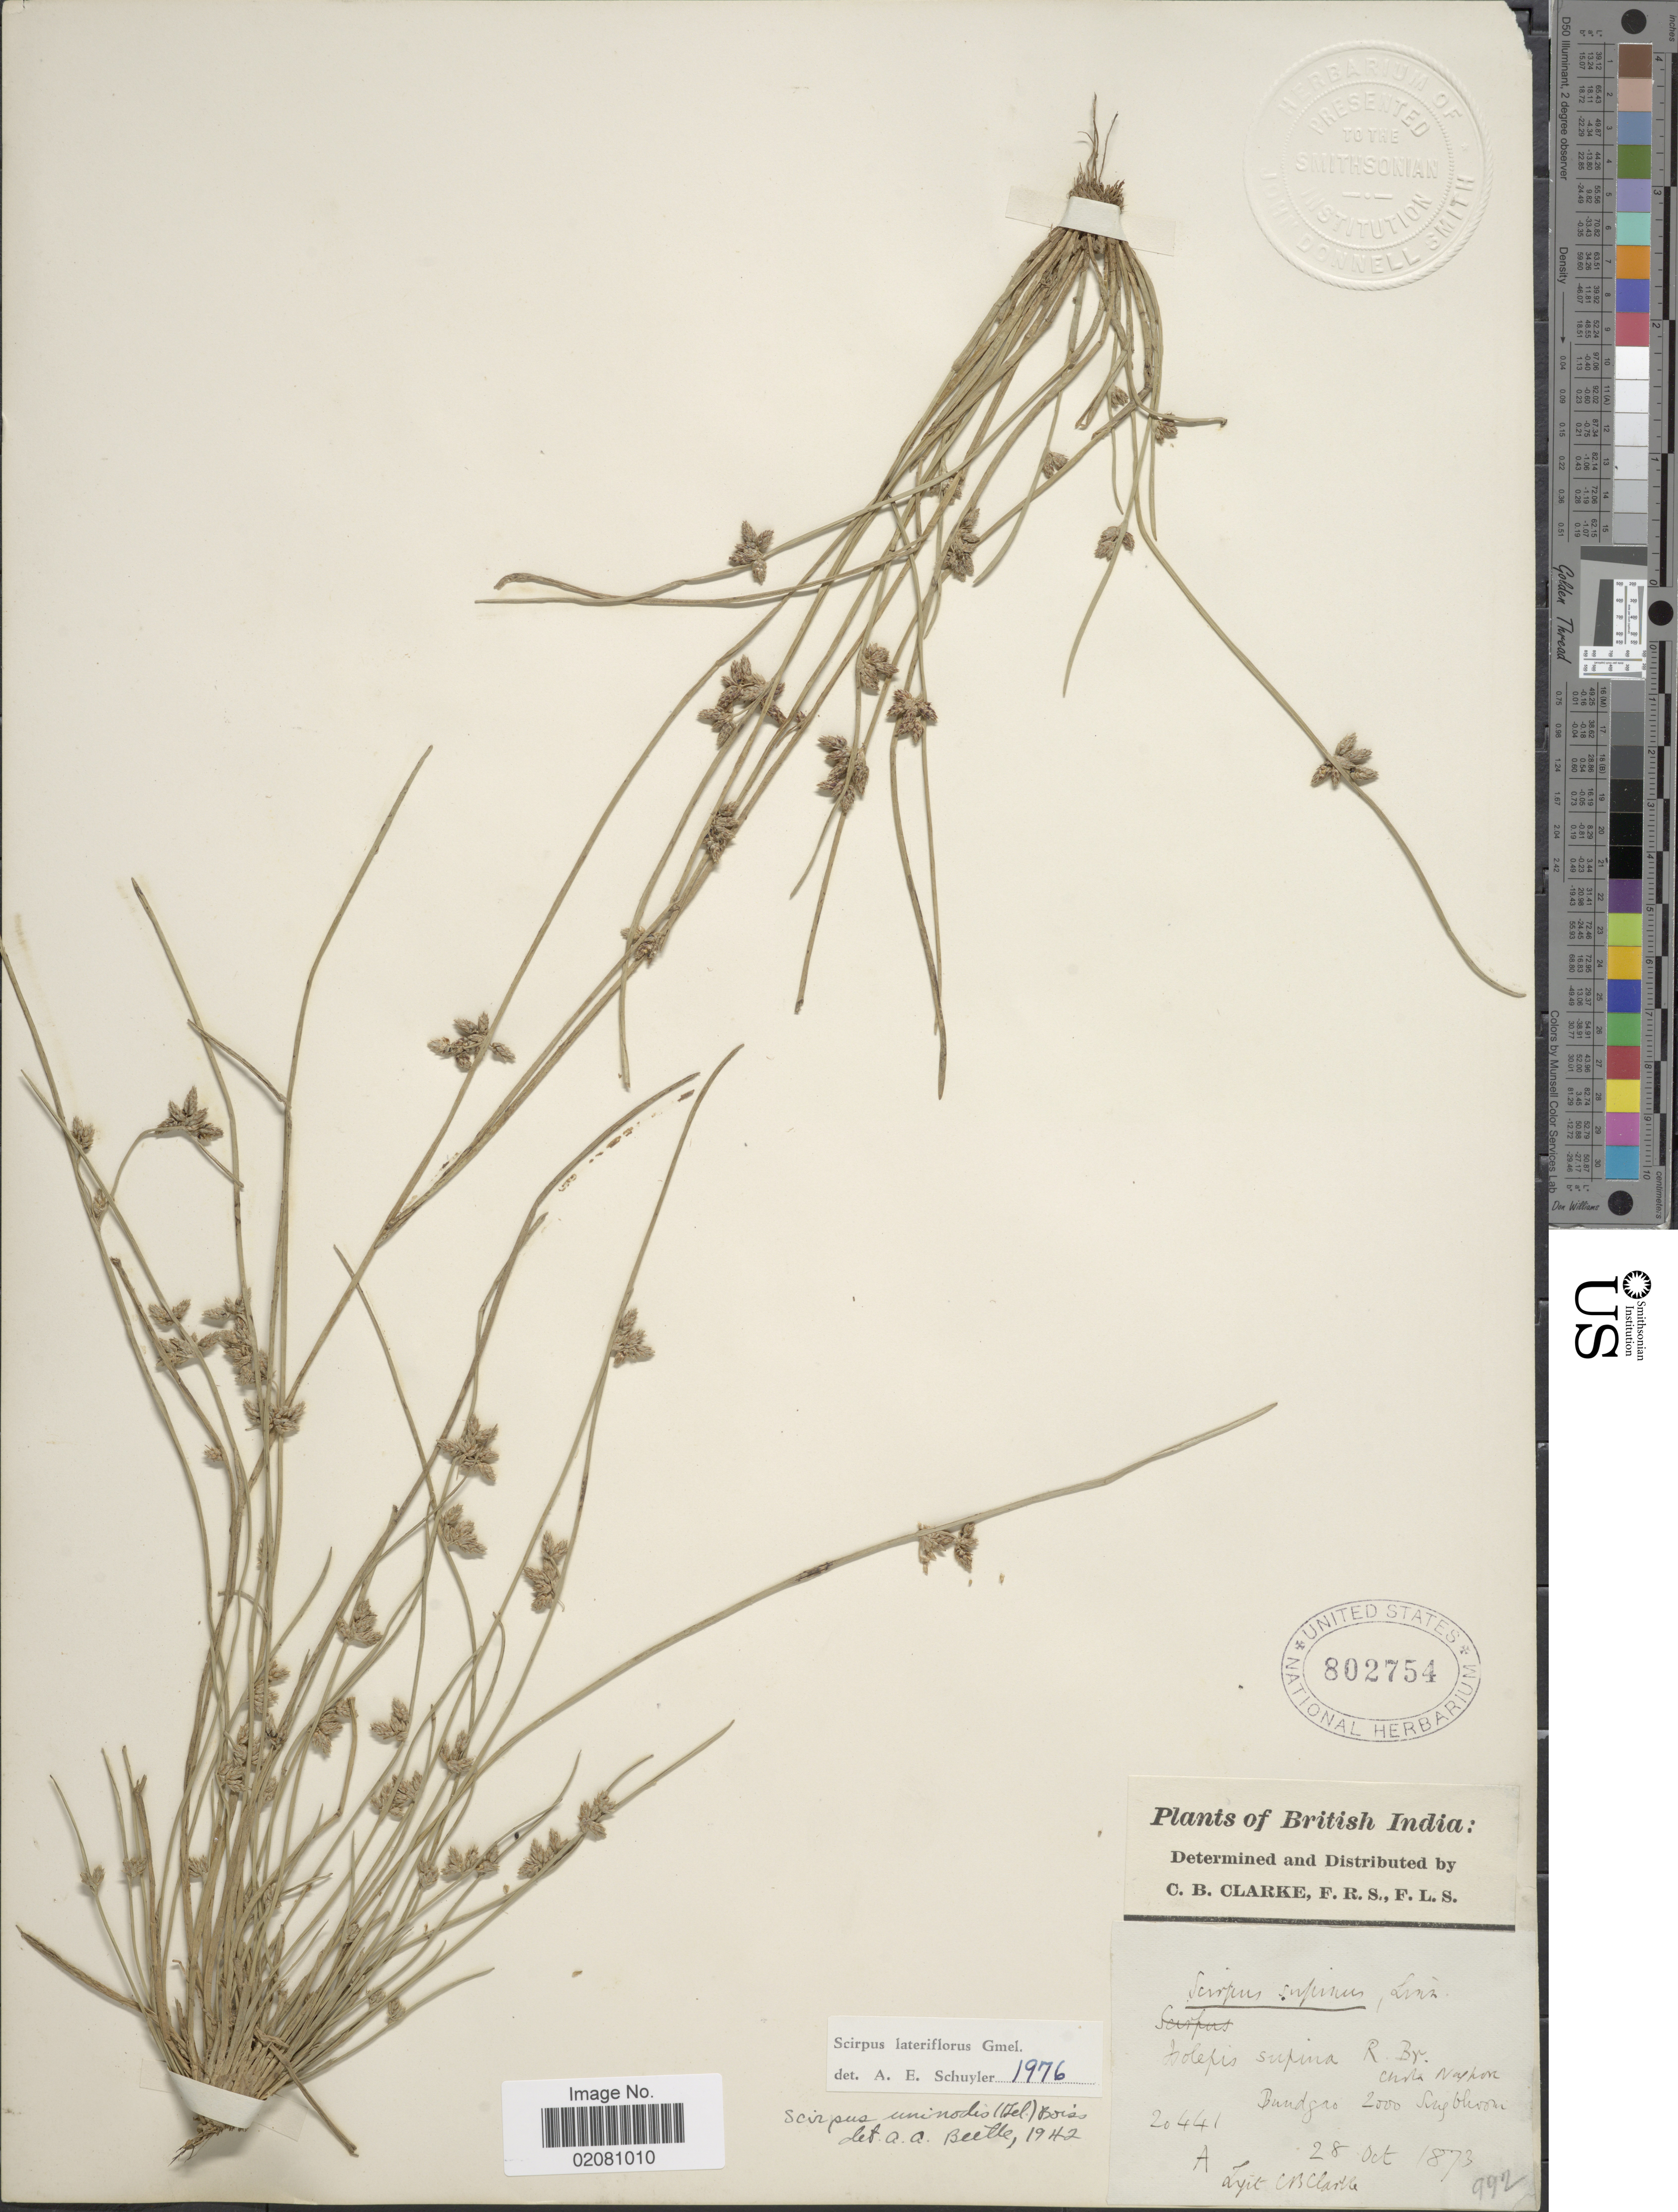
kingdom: Plantae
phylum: Tracheophyta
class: Liliopsida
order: Poales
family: Cyperaceae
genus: Schoenoplectus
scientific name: Schoenoplectus lateriflorus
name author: (J.F. Gmel.)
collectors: C. B. Clarke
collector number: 20441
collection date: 1873-10-28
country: India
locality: British India. Bundgro [interpreted] Singbhoom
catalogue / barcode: US 802754